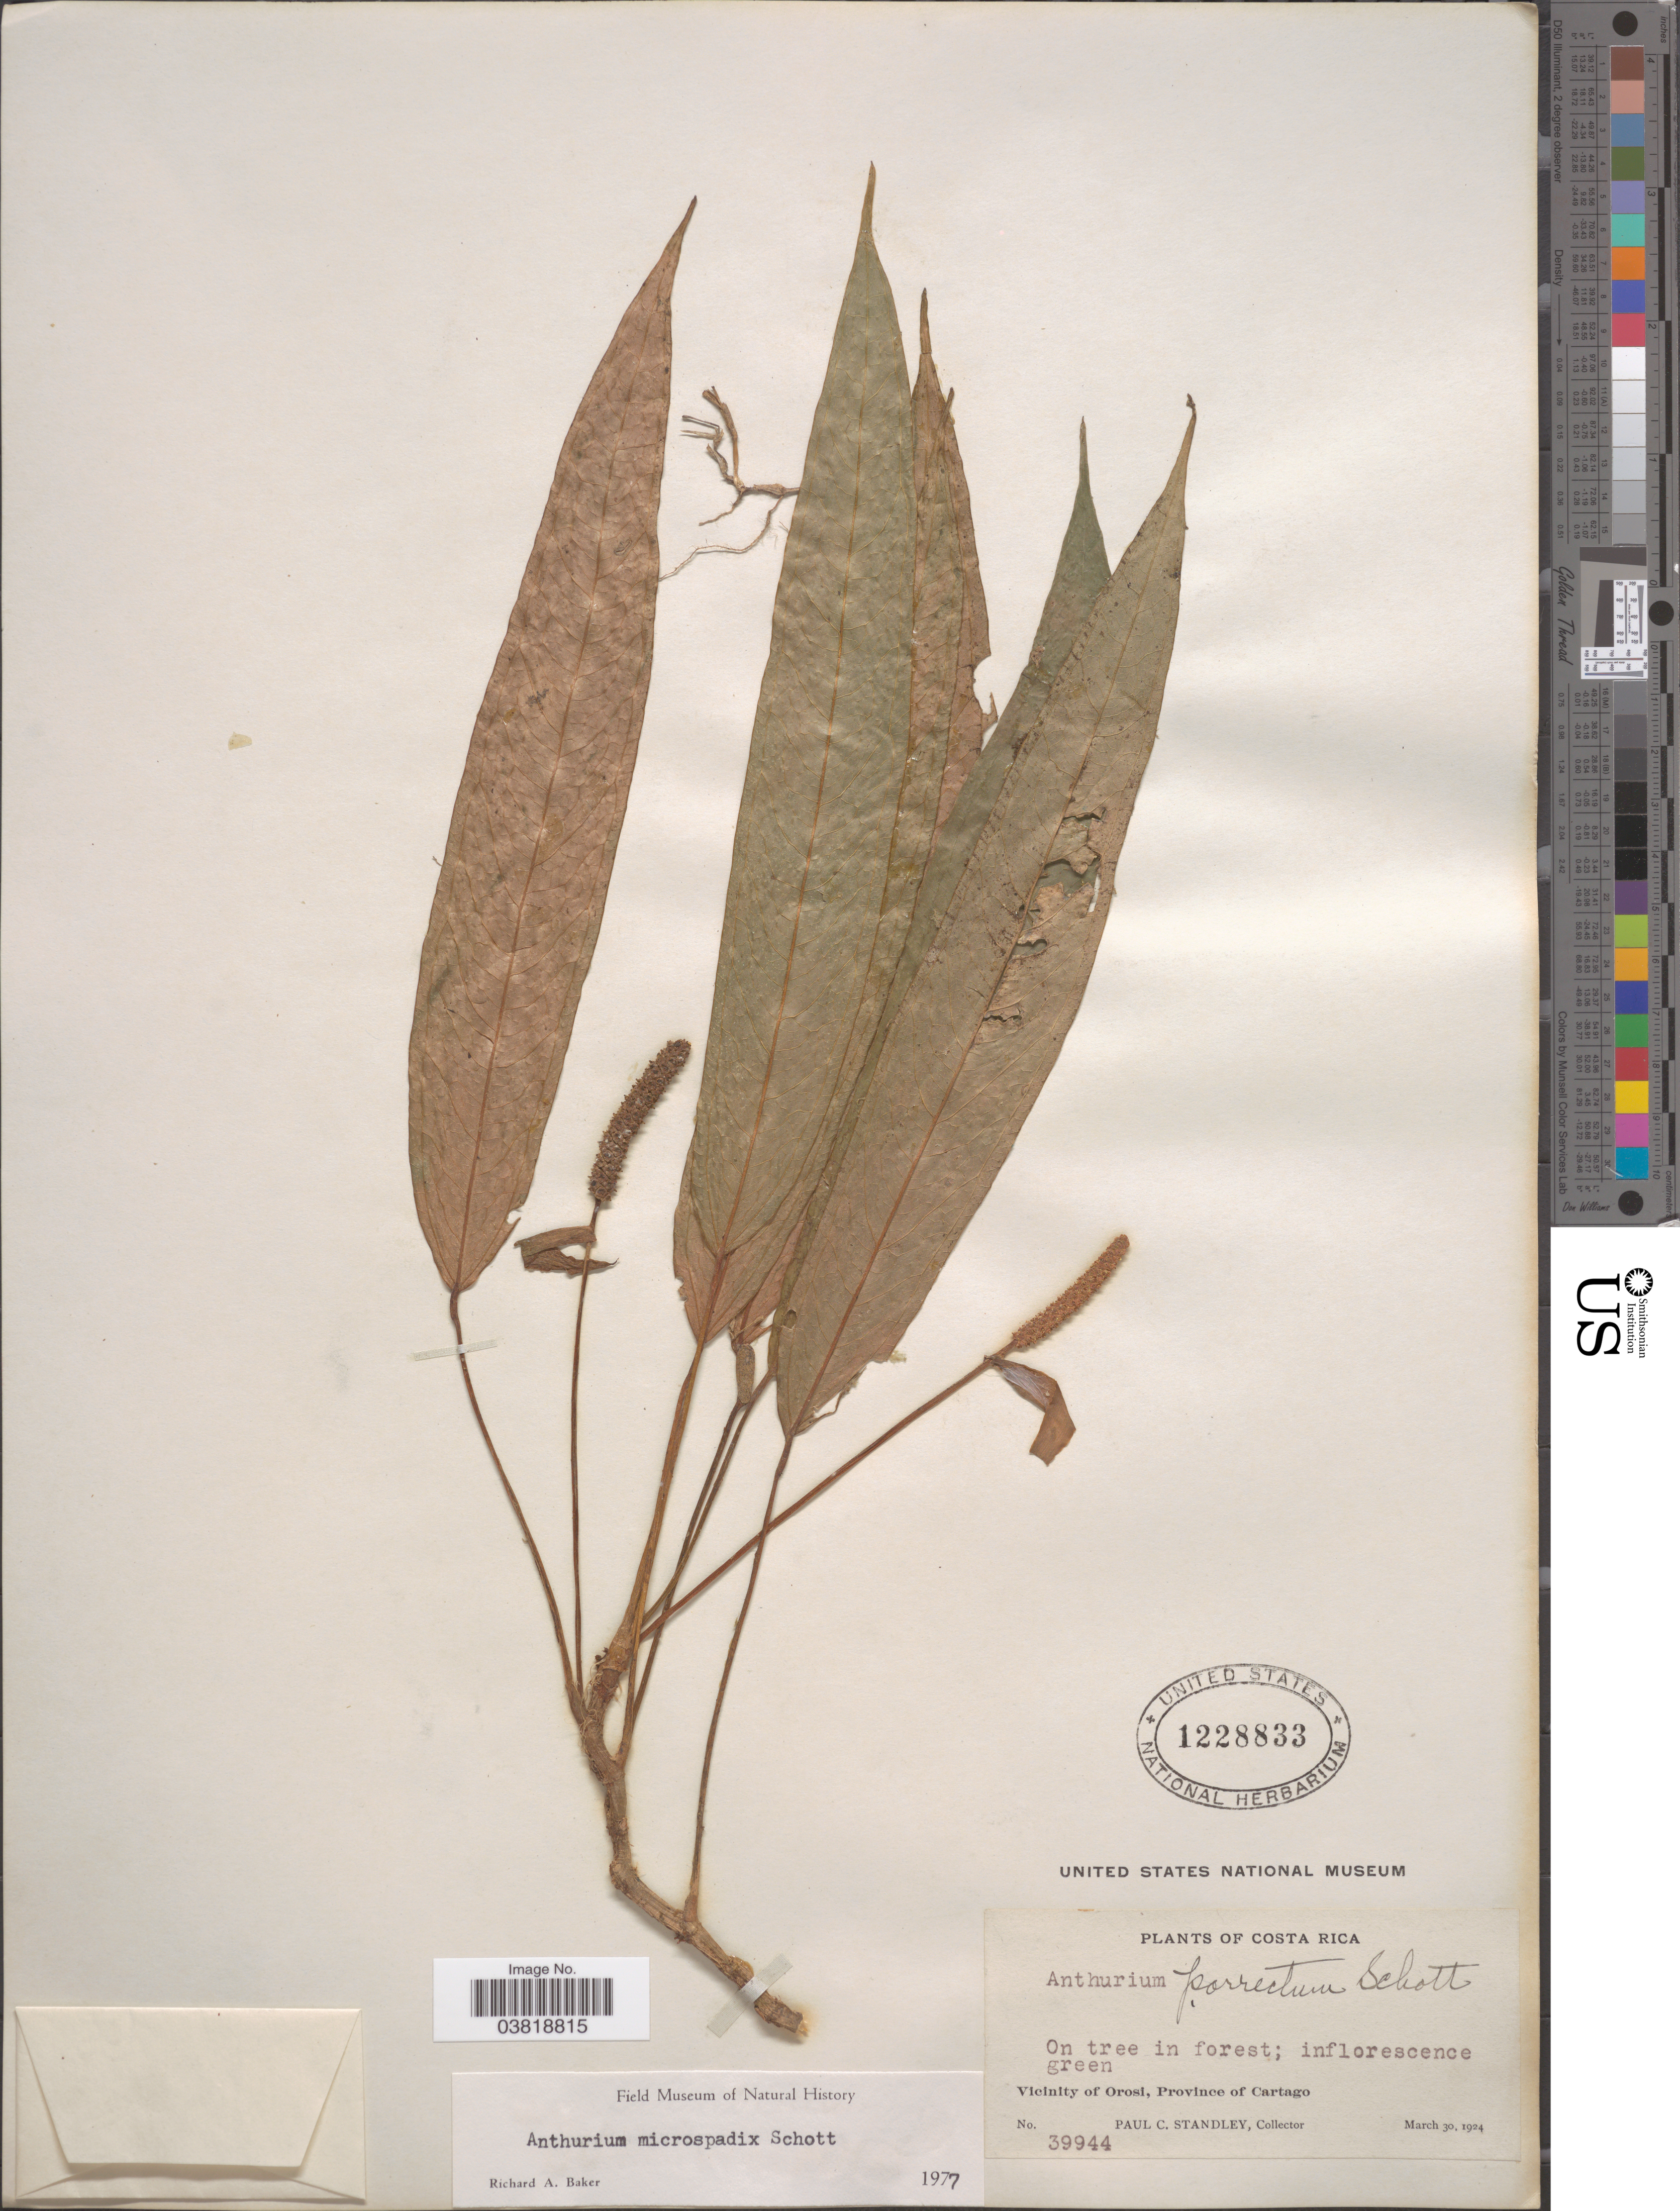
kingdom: Plantae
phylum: Tracheophyta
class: Liliopsida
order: Alismatales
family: Araceae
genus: Anthurium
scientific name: Anthurium microspadix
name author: Schott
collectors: P. C. Standley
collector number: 39944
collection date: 1924-03-30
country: Costa Rica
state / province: Cartago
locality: Vicinity of Orosi.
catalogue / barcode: US 1228833